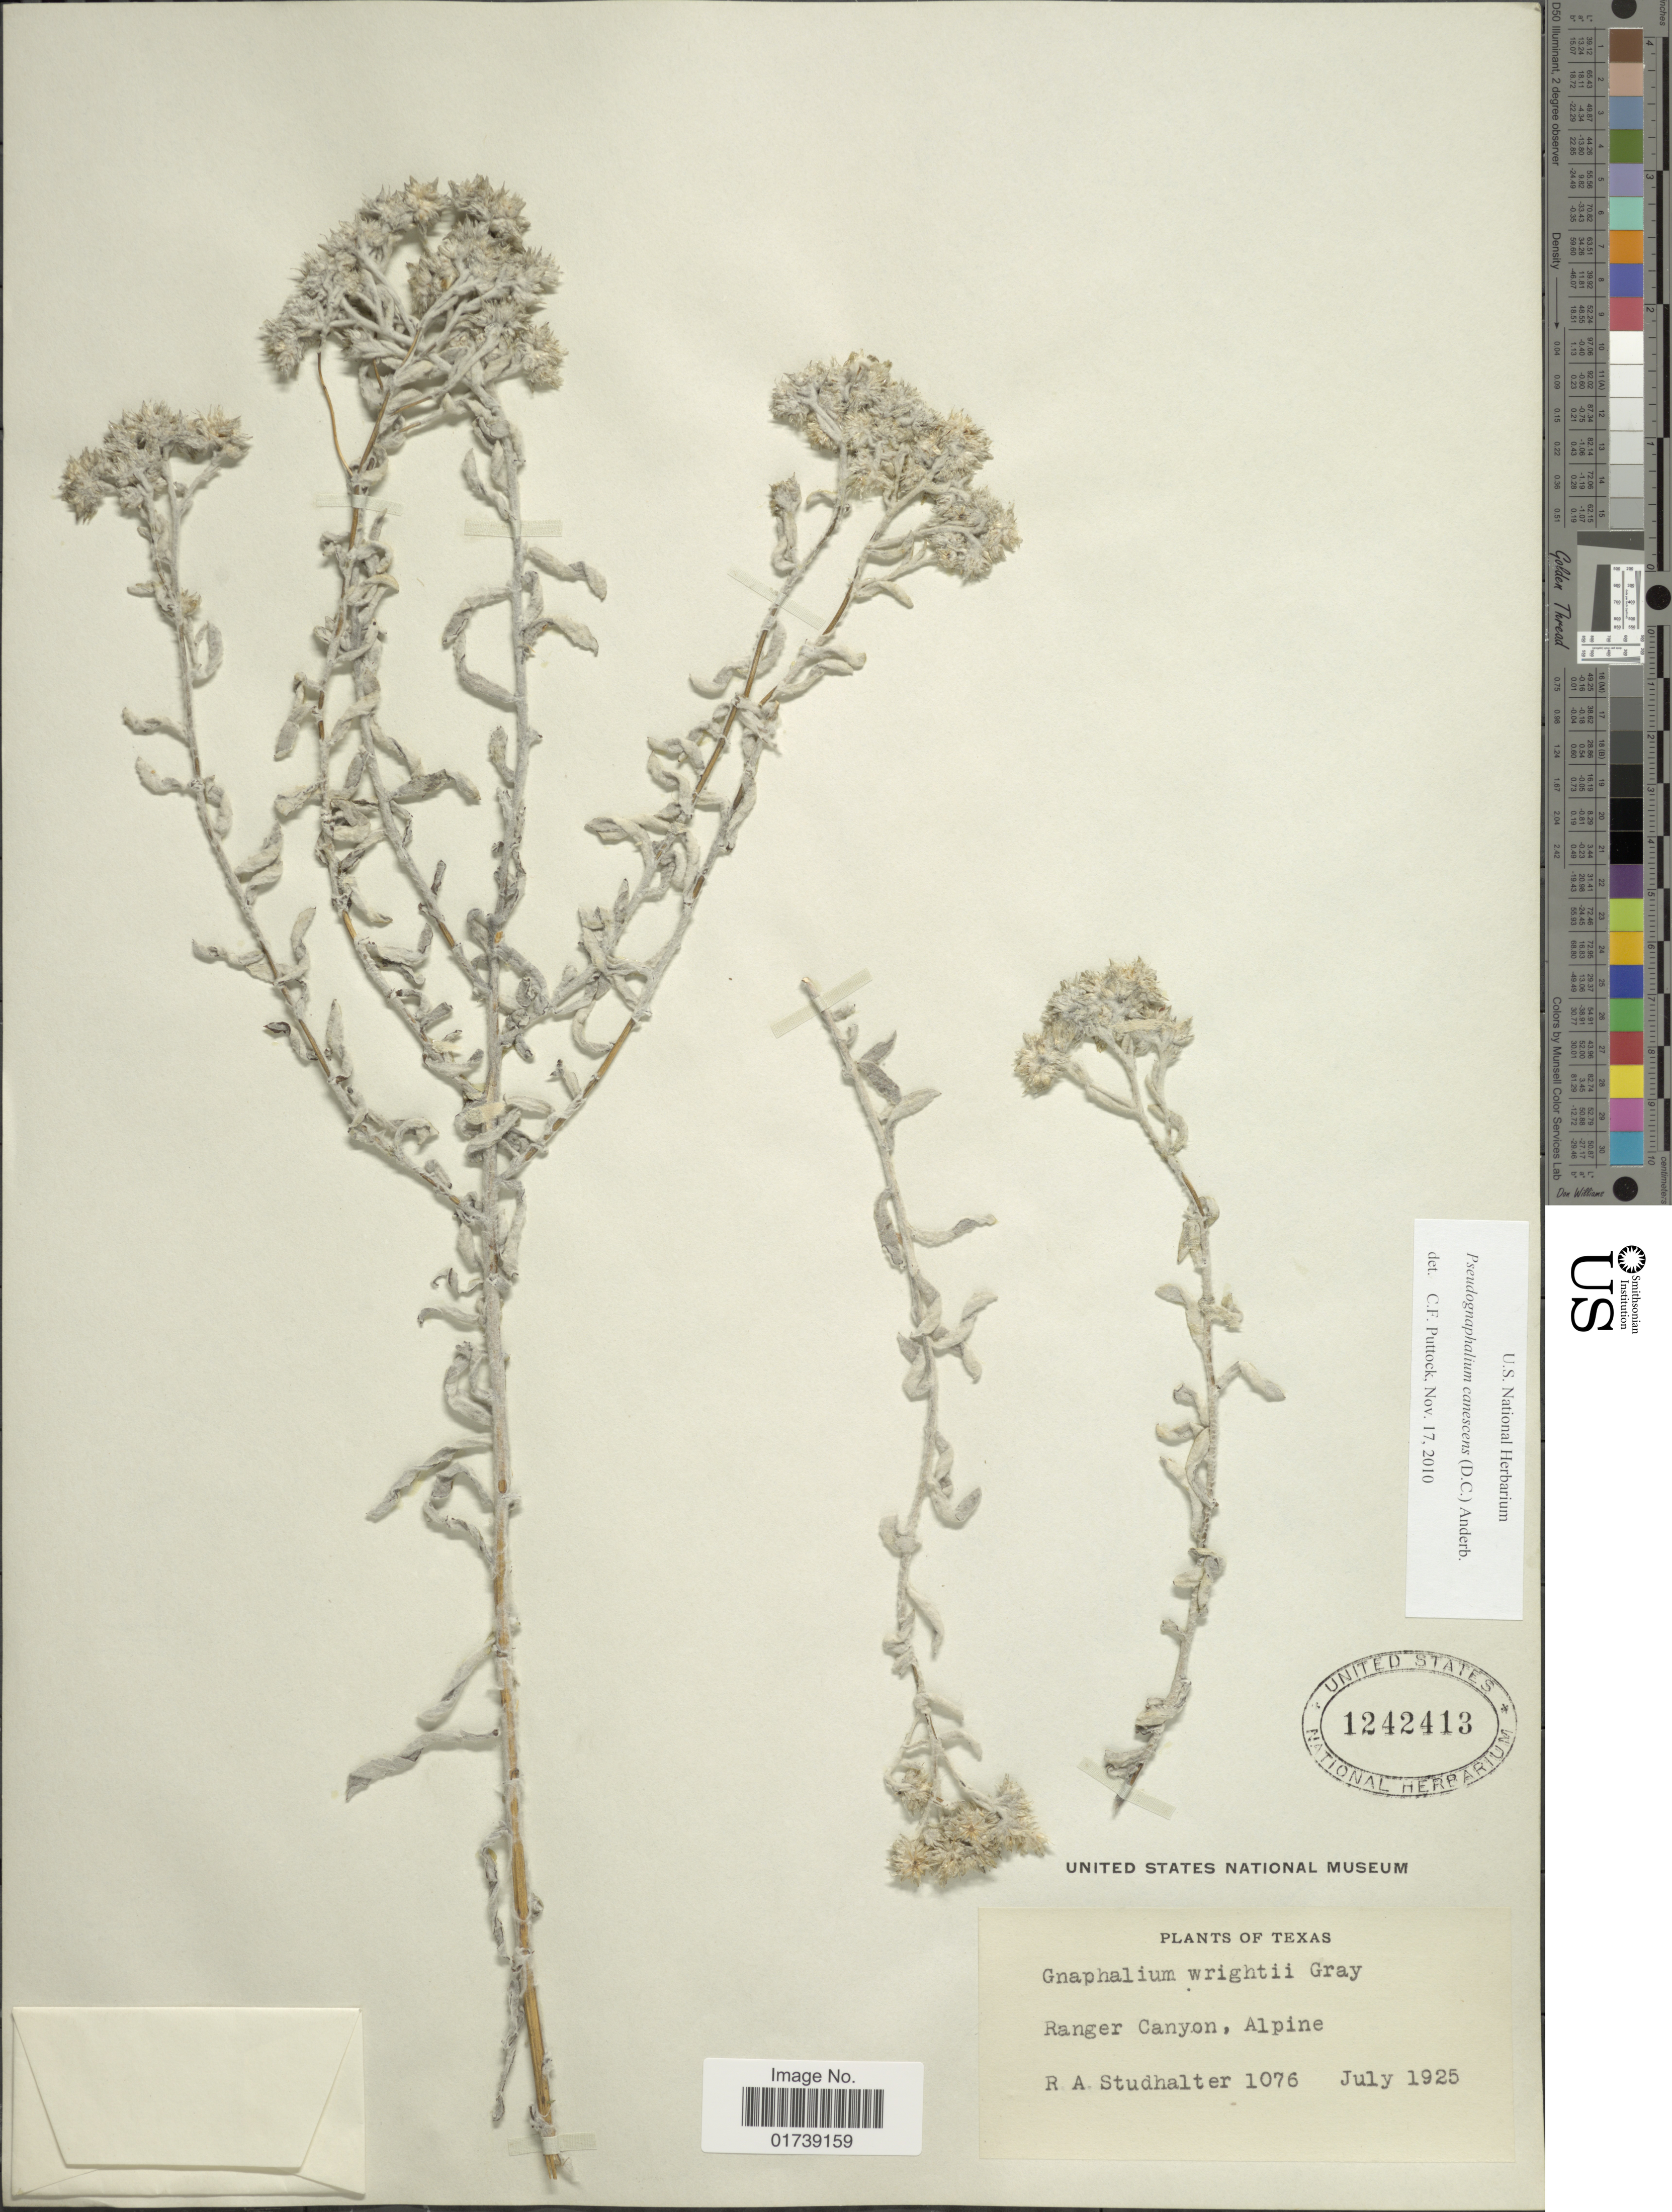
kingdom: Plantae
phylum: Tracheophyta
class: Magnoliopsida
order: Asterales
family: Asteraceae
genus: Pseudognaphalium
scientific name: Pseudognaphalium canescens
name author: (DC.) Anderb.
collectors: R. Studhalter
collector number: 1076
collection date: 1925-07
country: United States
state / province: Texas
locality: Ranger Canyon, Alpine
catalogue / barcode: US 1242413